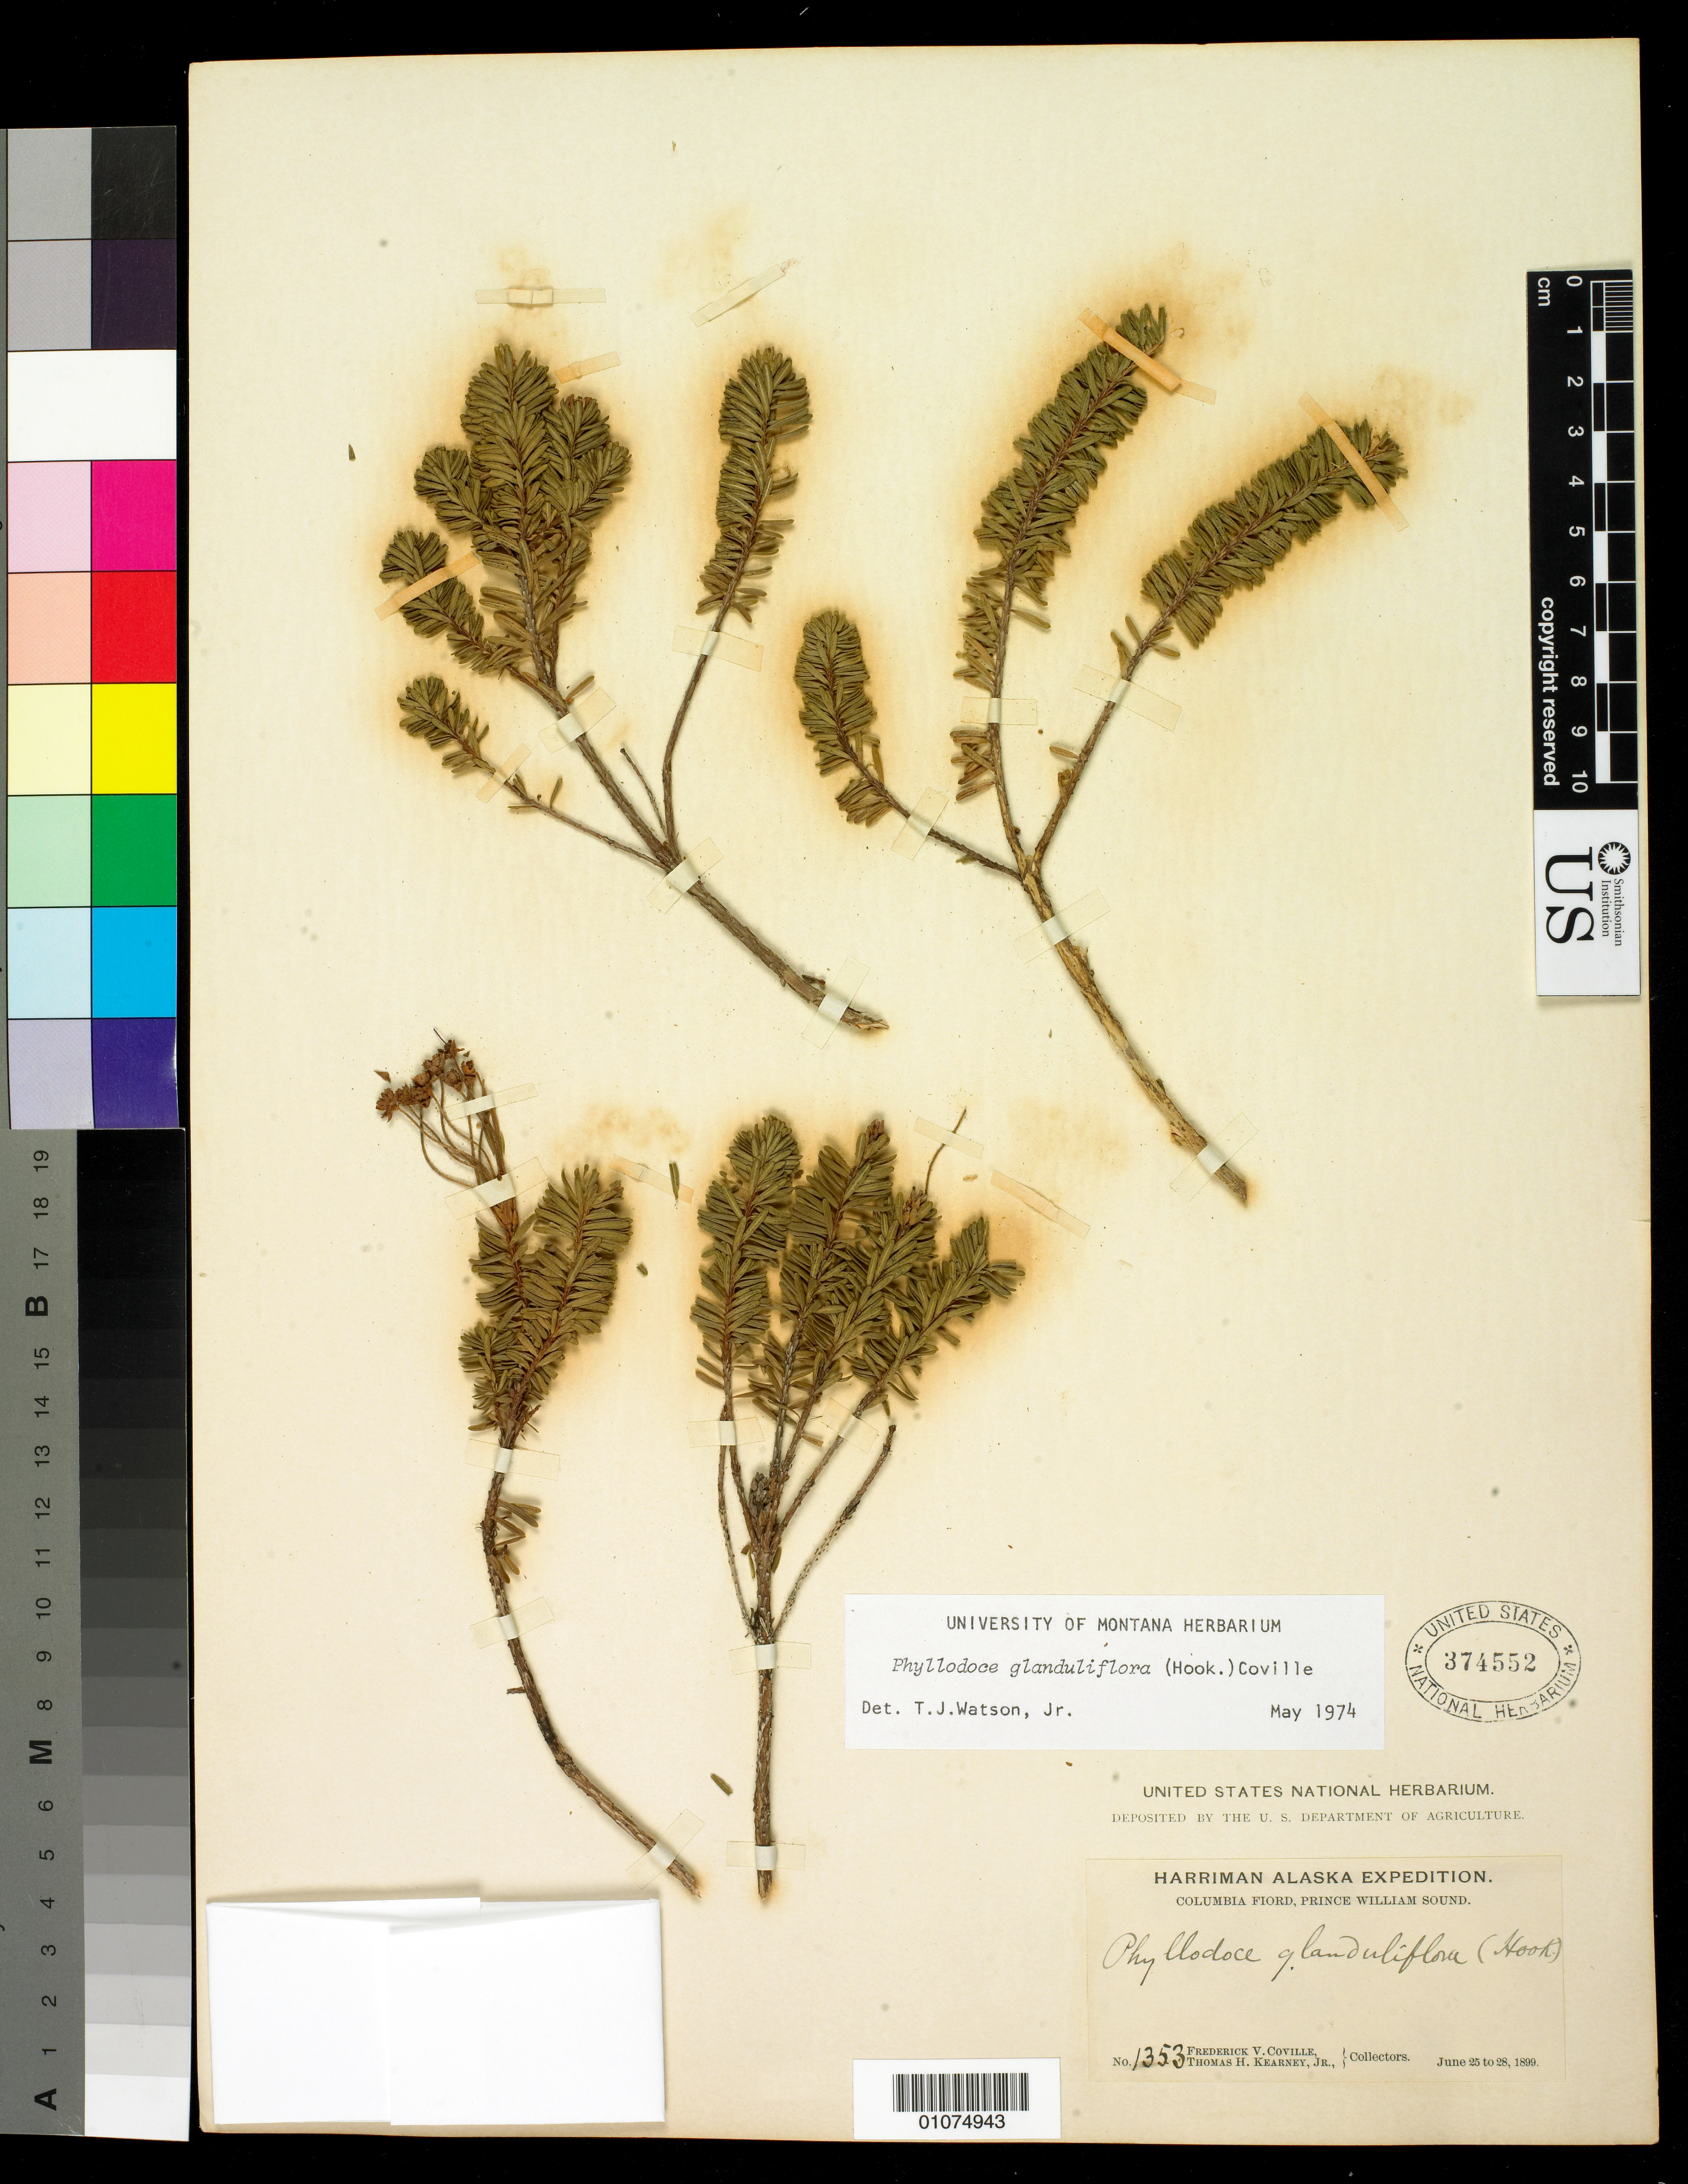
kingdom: Plantae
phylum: Tracheophyta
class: Magnoliopsida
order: Ericales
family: Ericaceae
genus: Phyllodoce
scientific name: Phyllodoce glanduliflora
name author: (Hook.) Coville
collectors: F. V. Coville & T. H. Kearney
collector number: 1353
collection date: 1899-06-25/1899-06-28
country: United States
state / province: Alaska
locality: Columbia Fiord, Prince William Sound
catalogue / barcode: US 374552